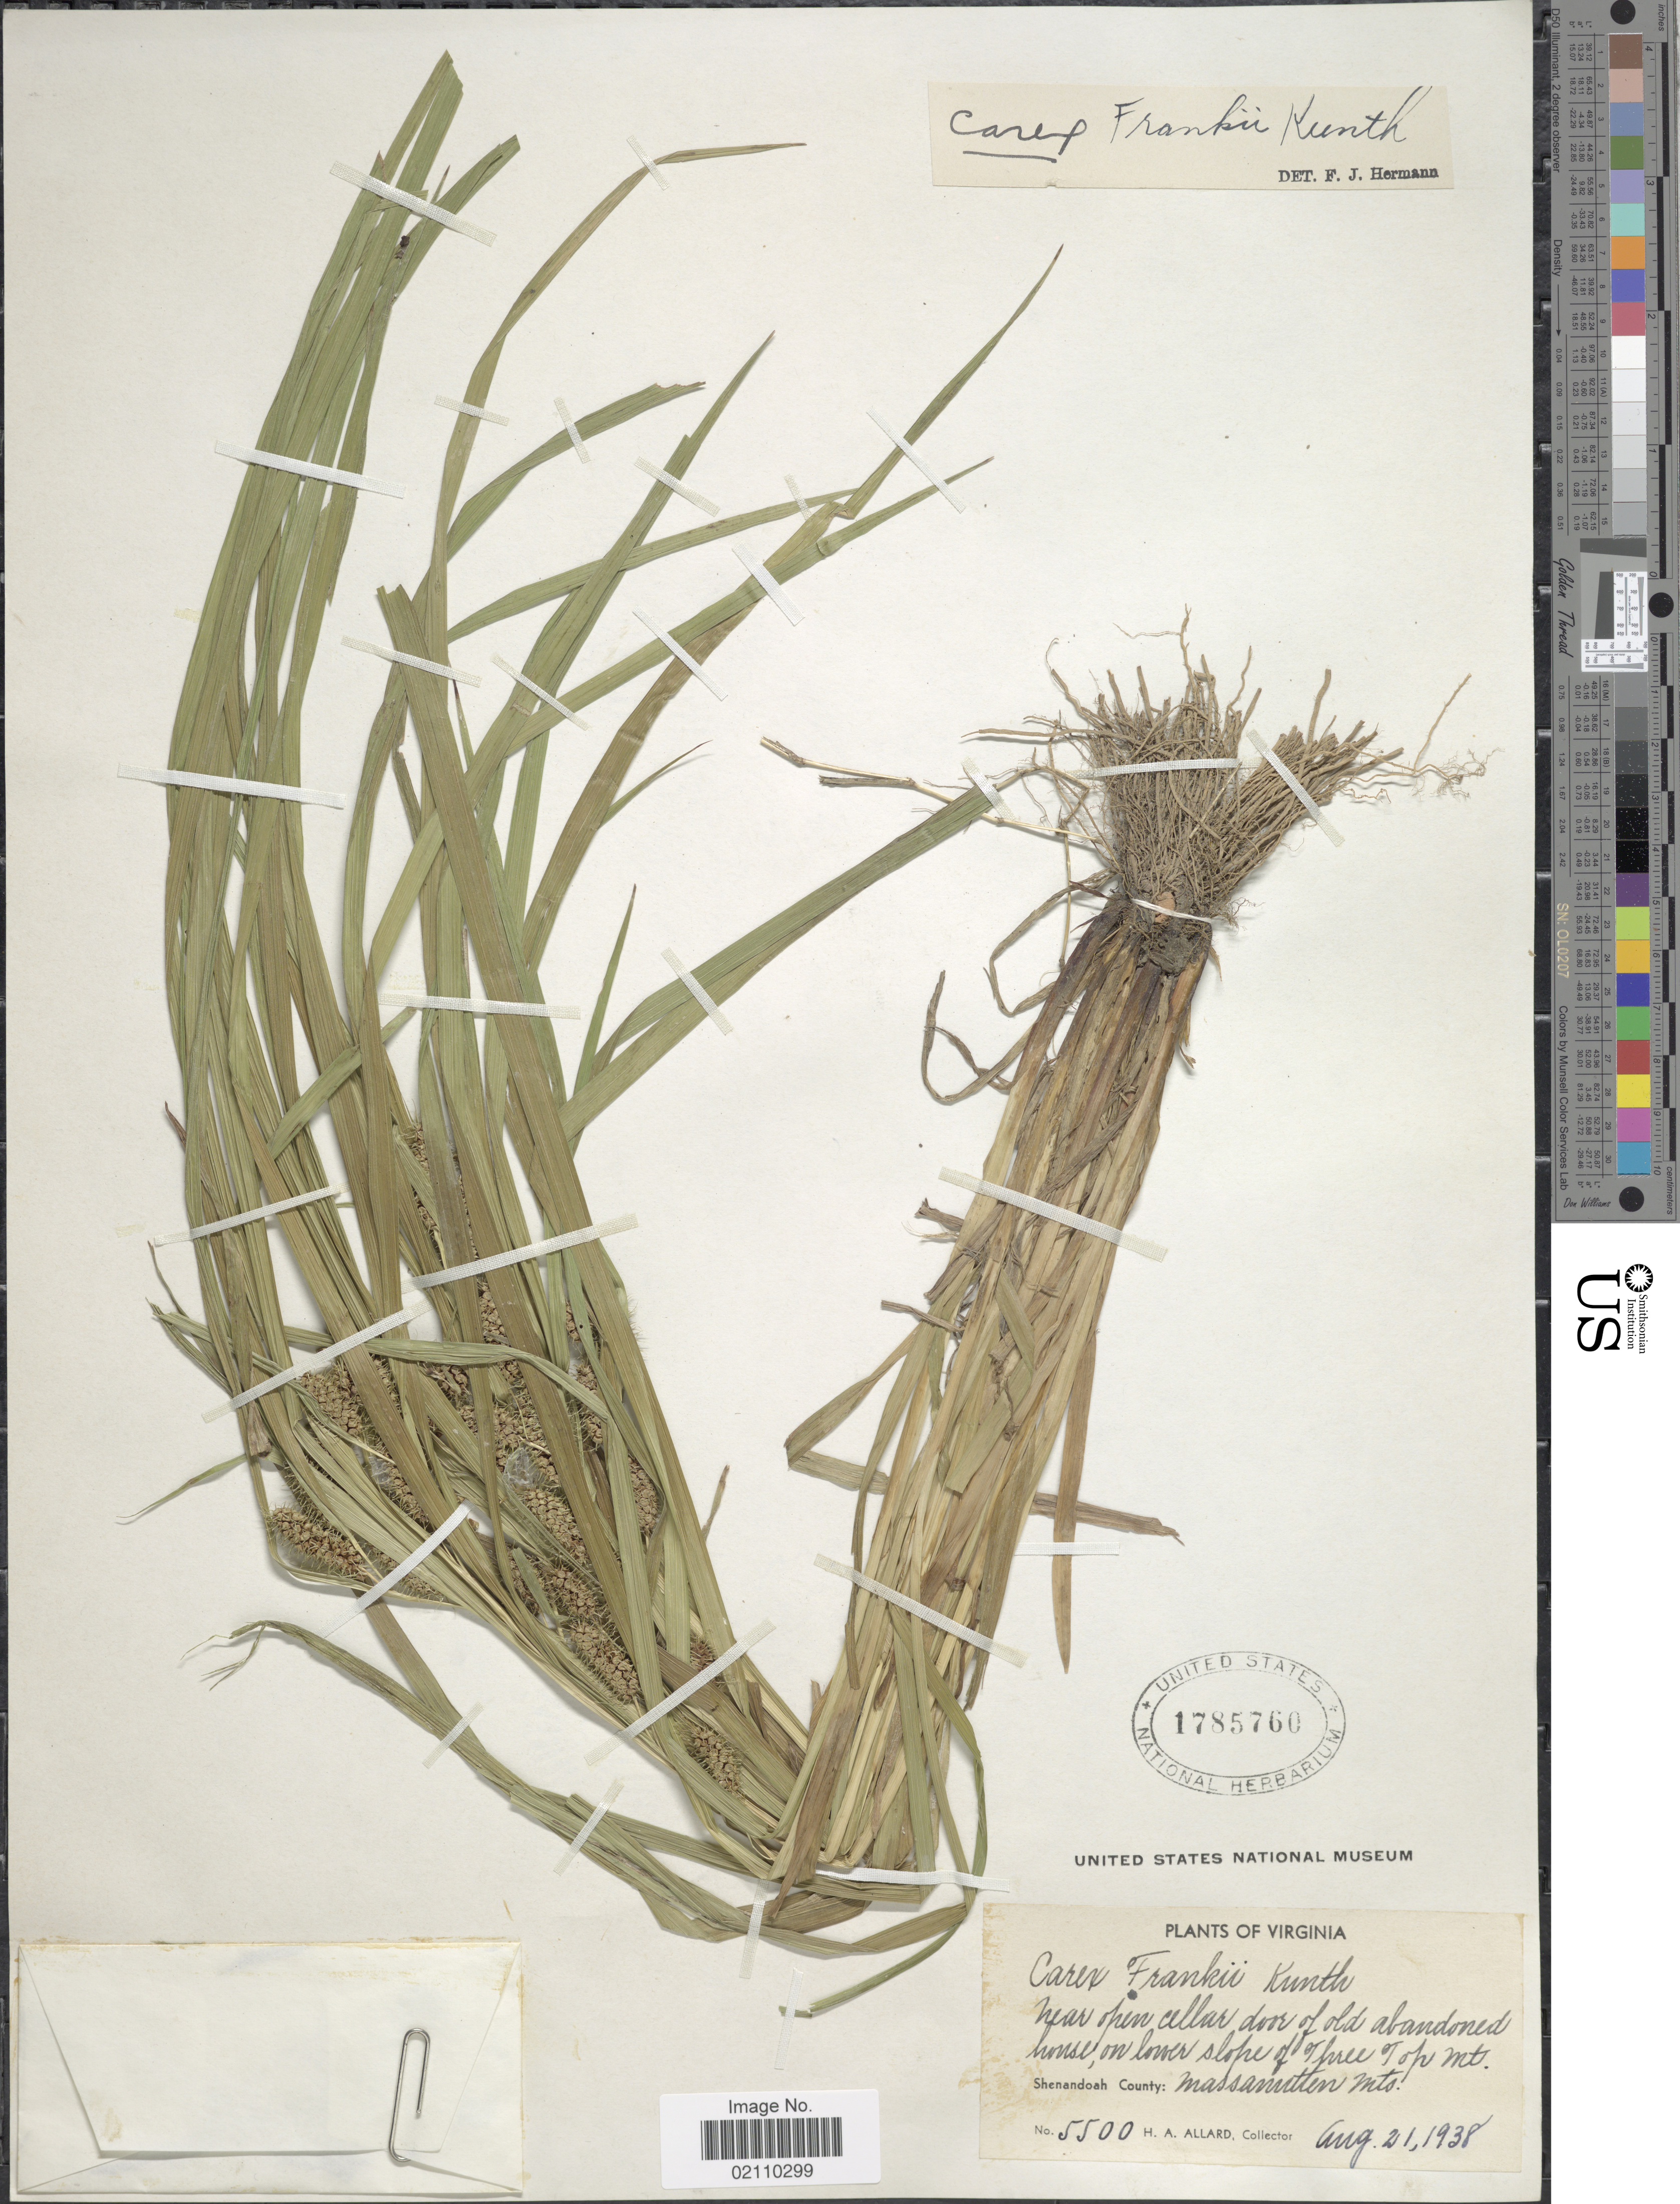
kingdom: Plantae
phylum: Tracheophyta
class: Liliopsida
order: Poales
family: Cyperaceae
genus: Carex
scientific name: Carex frankii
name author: Kunth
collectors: H. A. Allard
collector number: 5500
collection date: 1938-08-21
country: United States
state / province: Virginia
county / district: Shenandoah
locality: Near open cellar door of old abandoned house, on lower slope of Three Top Mt., Shenandoah County: Massmutten Mts.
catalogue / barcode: US 1785760